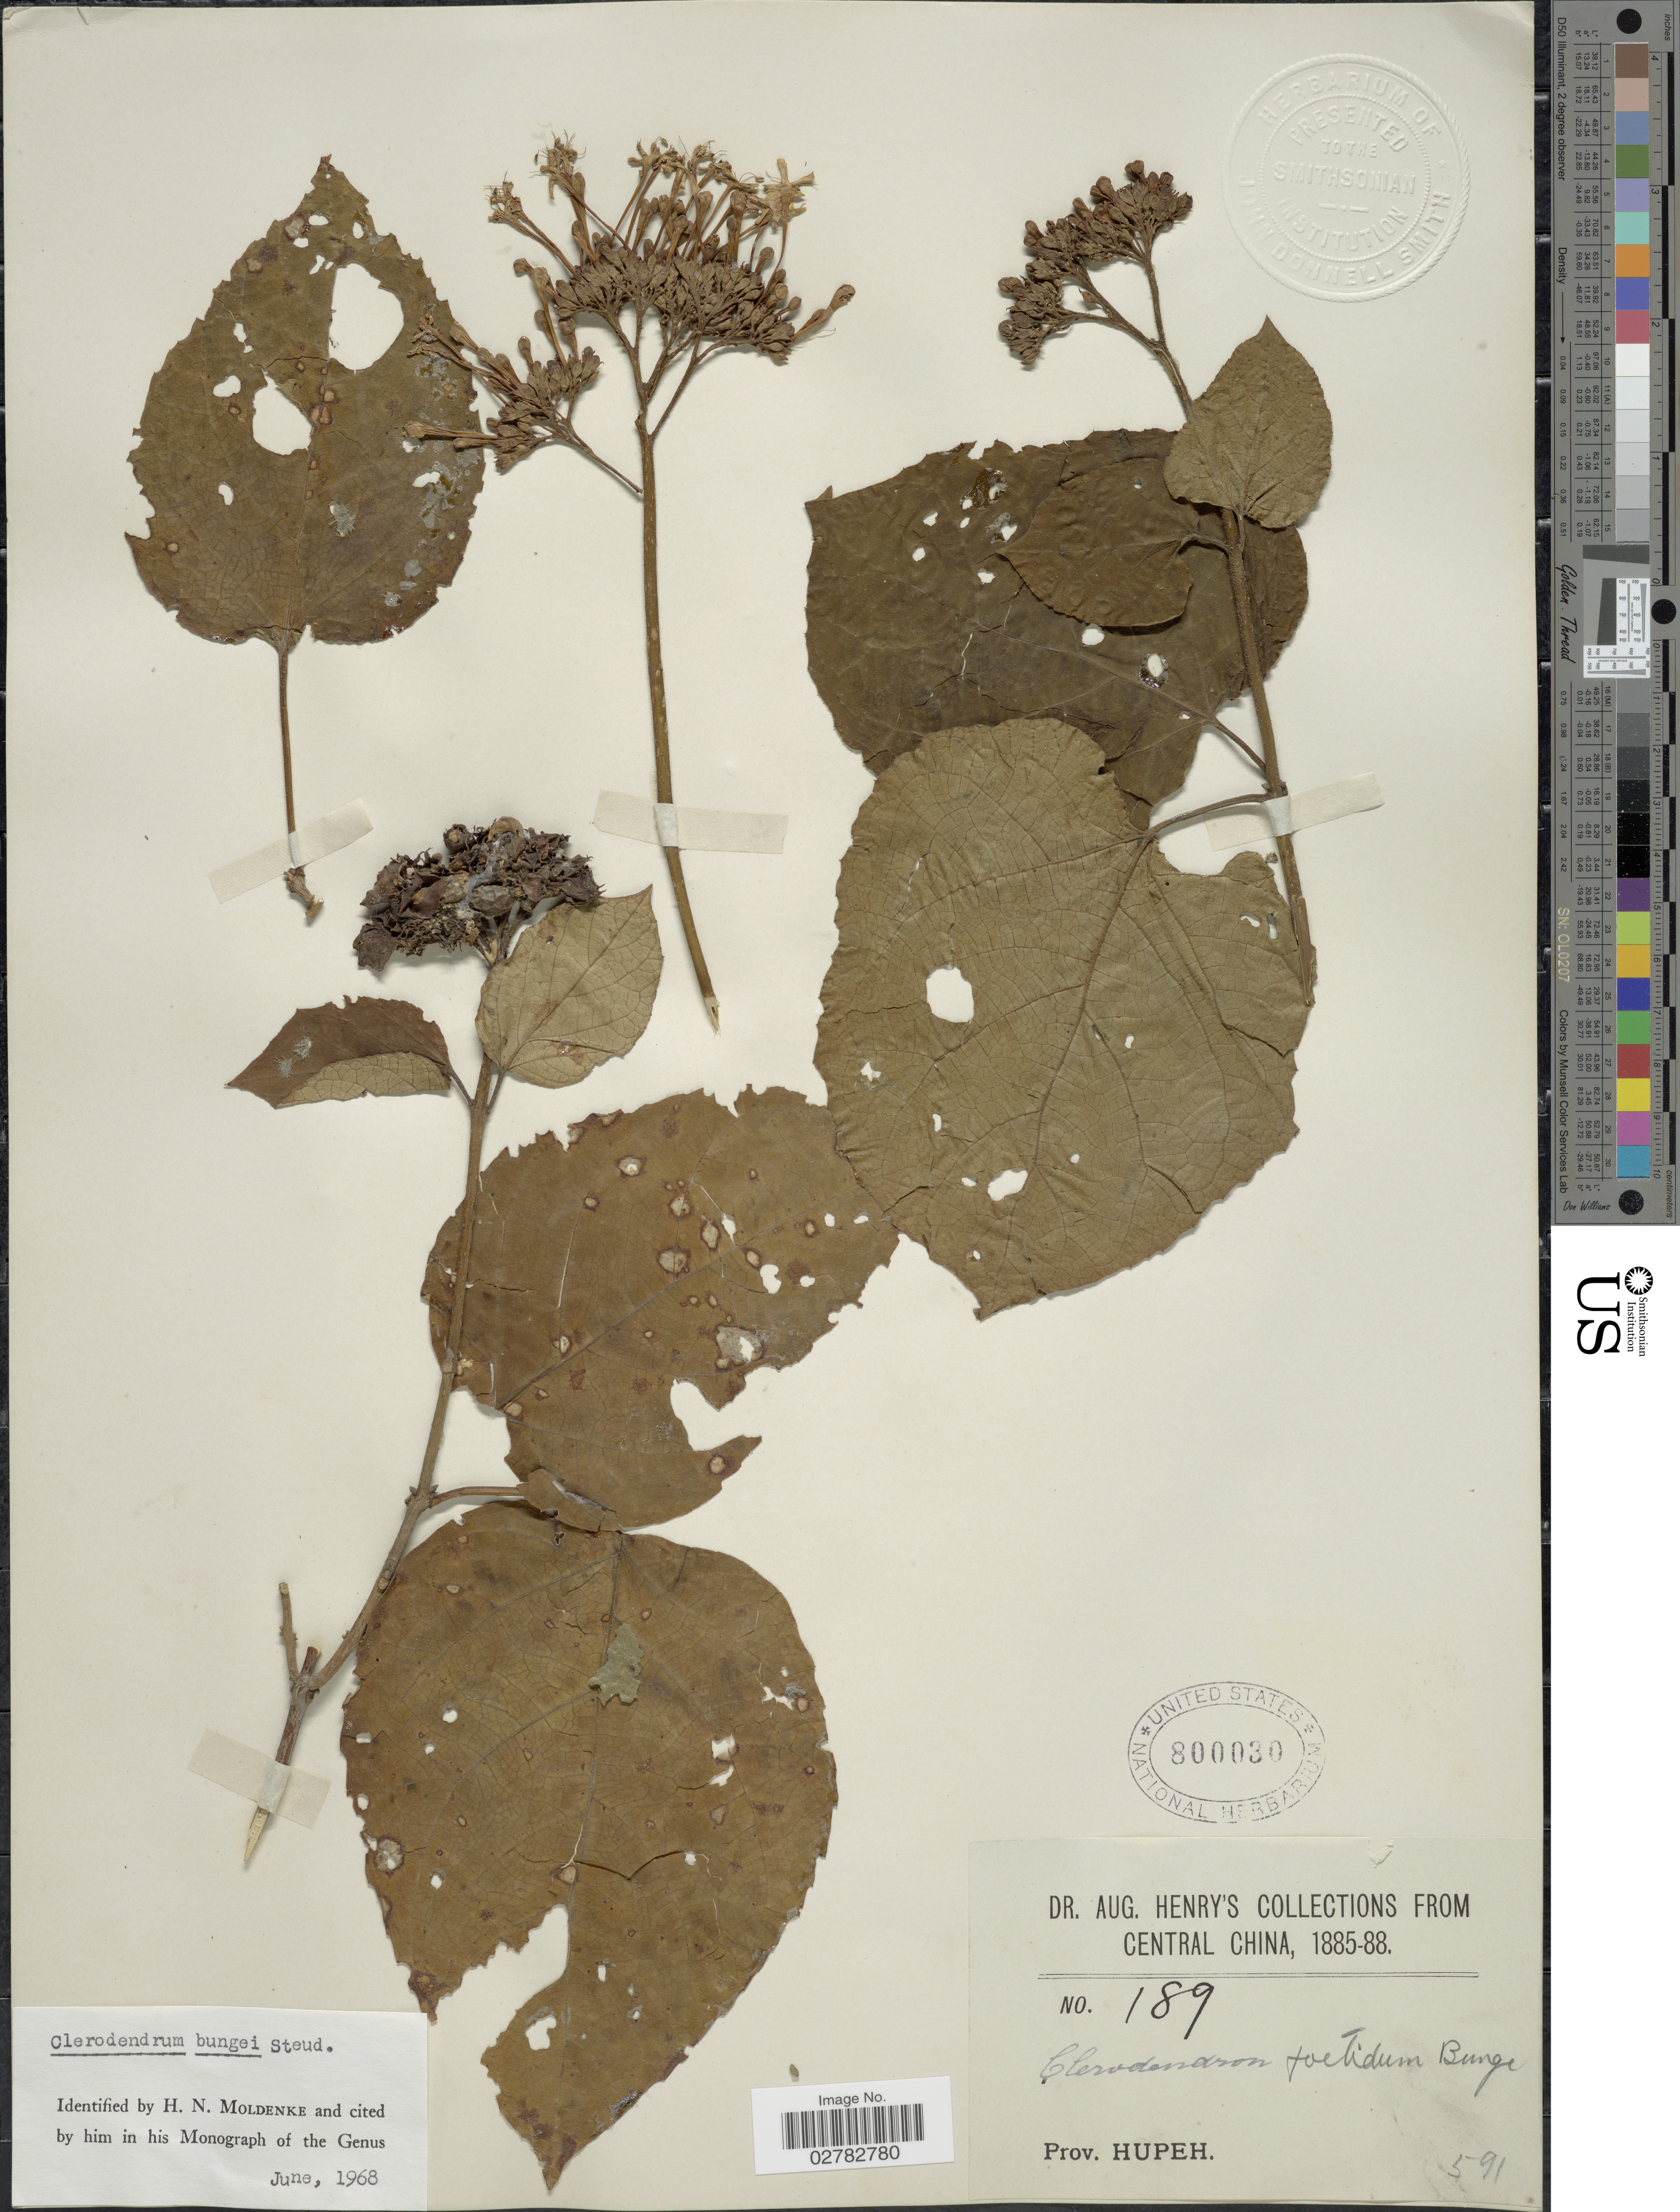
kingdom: Plantae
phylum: Tracheophyta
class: Magnoliopsida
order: Lamiales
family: Lamiaceae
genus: Clerodendrum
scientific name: Clerodendrum bungei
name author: Steud.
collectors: A. Henry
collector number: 189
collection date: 1885/1888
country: China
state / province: Hubei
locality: Central China. Prov. Hupeh.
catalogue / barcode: US 800030